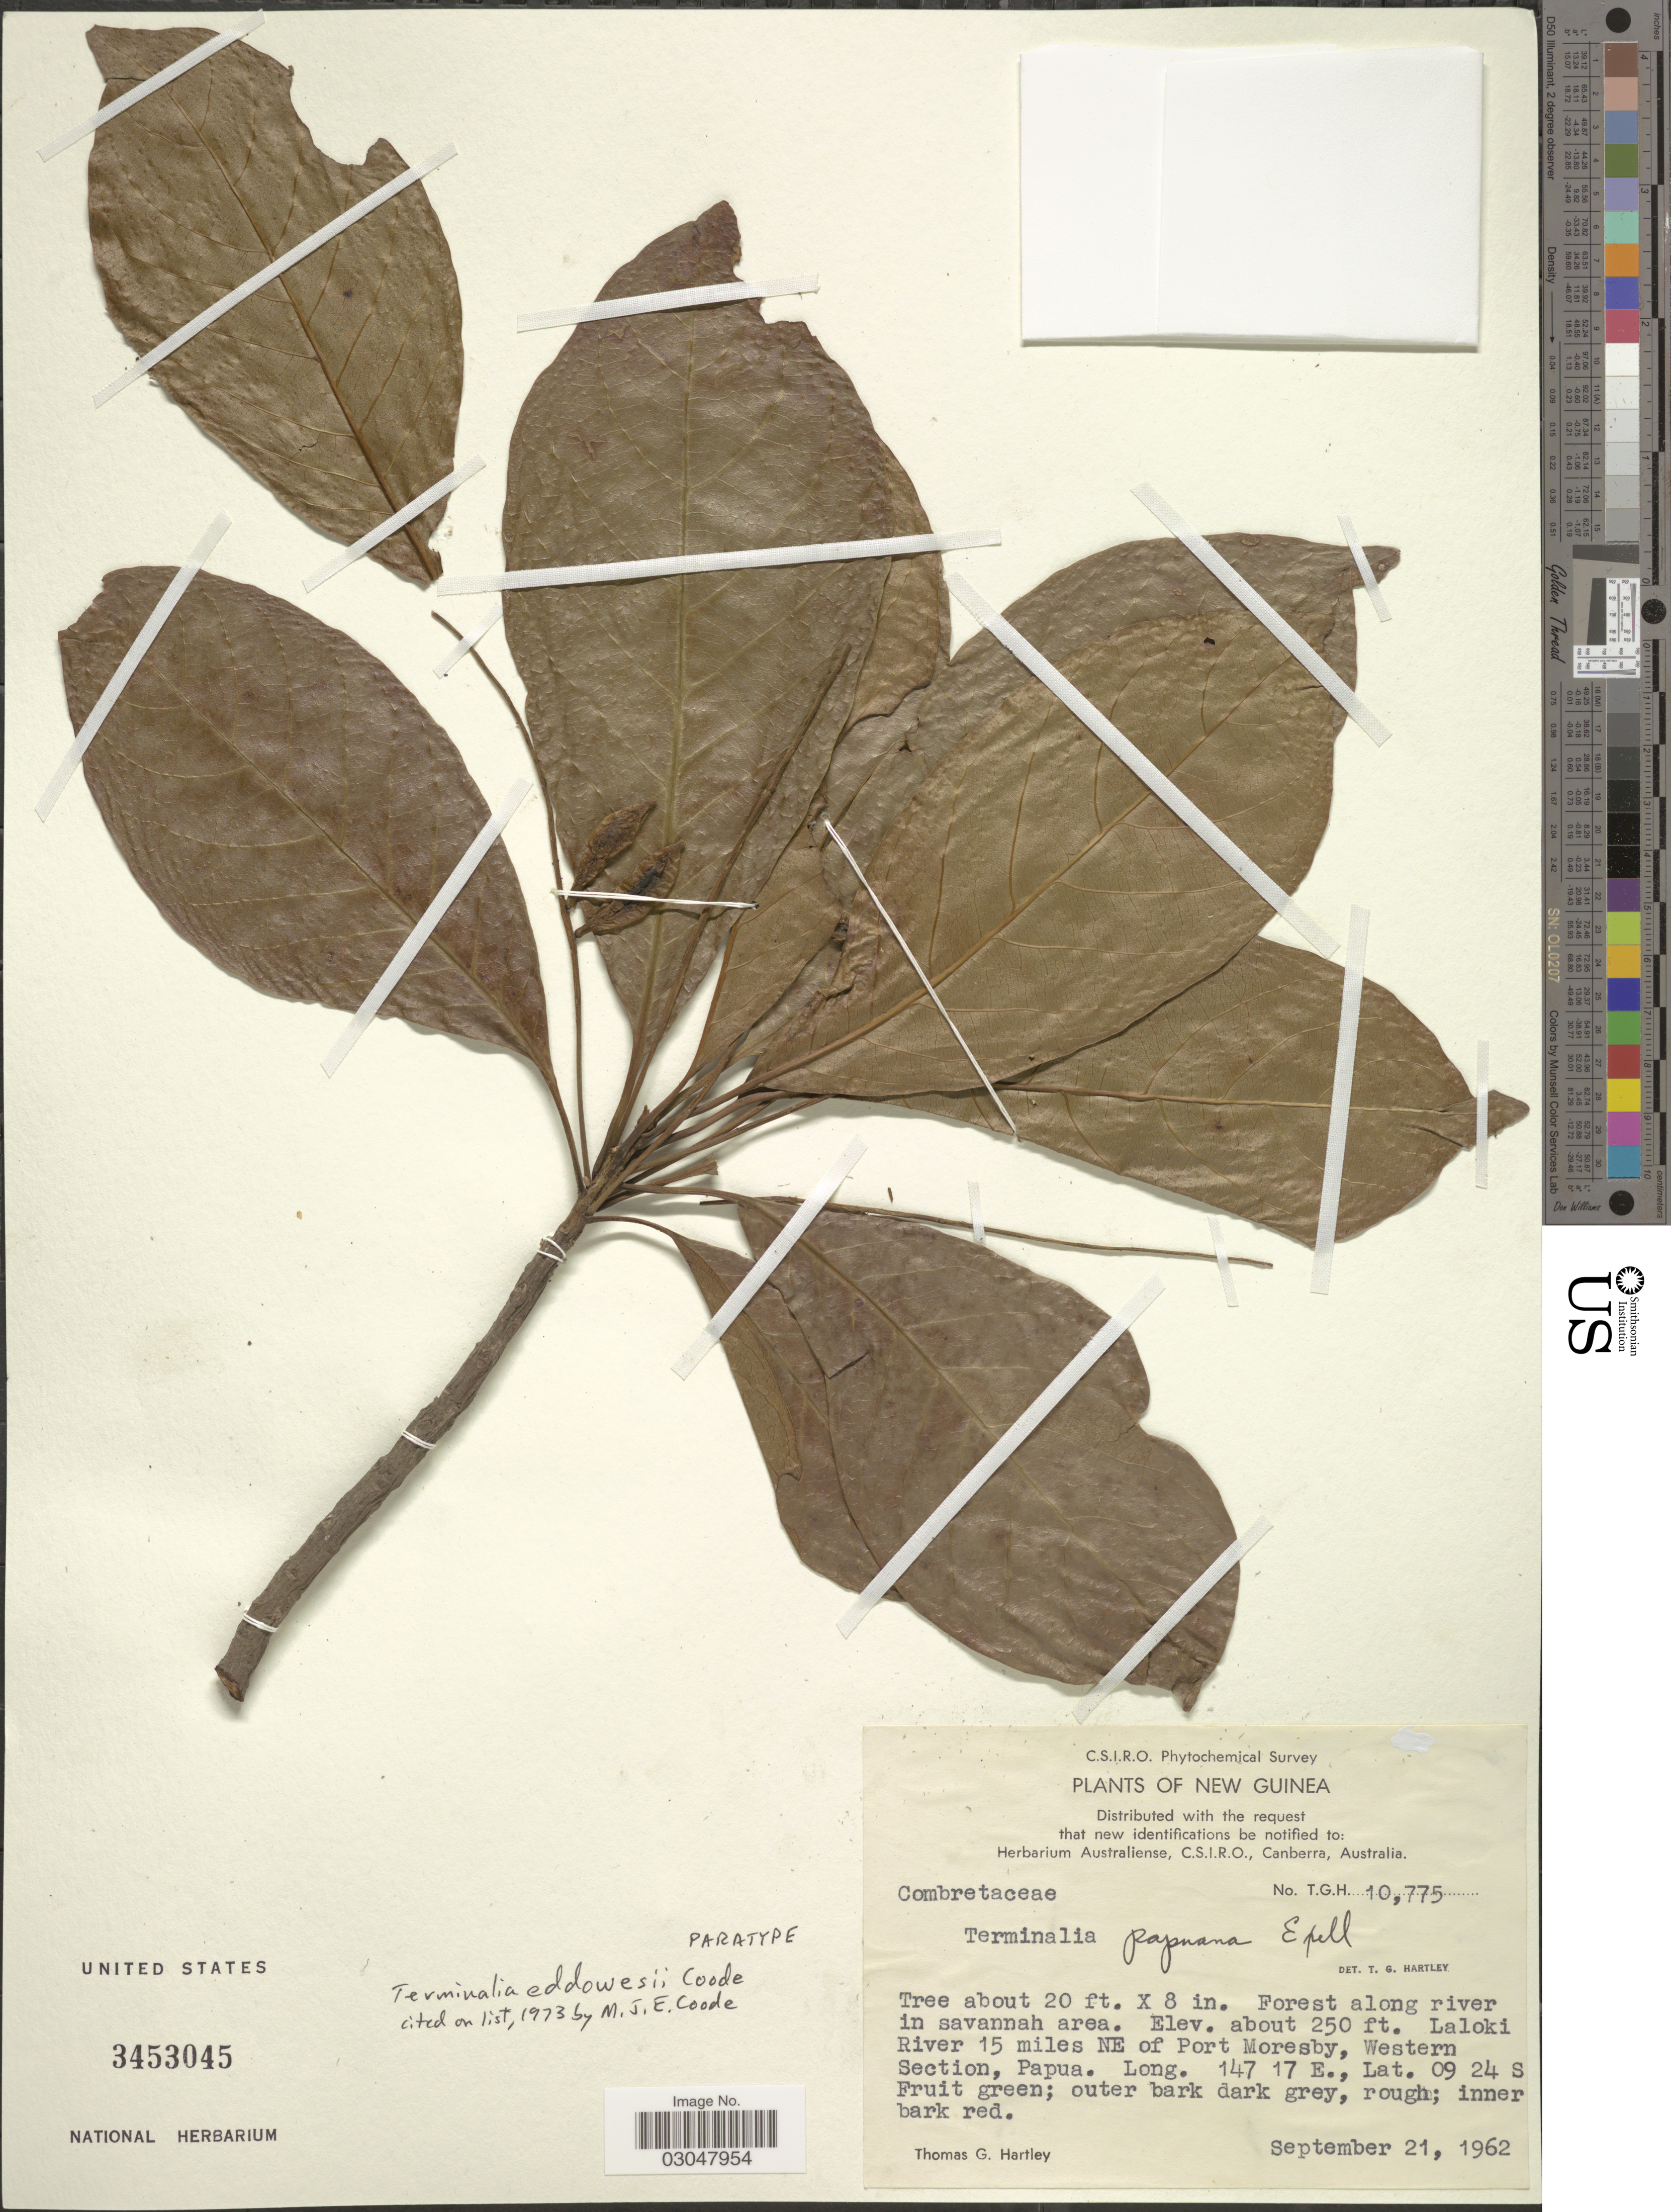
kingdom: Plantae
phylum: Tracheophyta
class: Magnoliopsida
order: Myrtales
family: Combretaceae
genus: Terminalia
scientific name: Terminalia eddowesii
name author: Coode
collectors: T. G. Hartley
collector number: T.G.H. 10775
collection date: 1962-09-21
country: Papua New Guinea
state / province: Manus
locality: Forest along river in savannah area. Laloki River 15 miles NE of Port Moresby, Western Section, Papua.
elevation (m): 76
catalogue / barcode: US 3453045